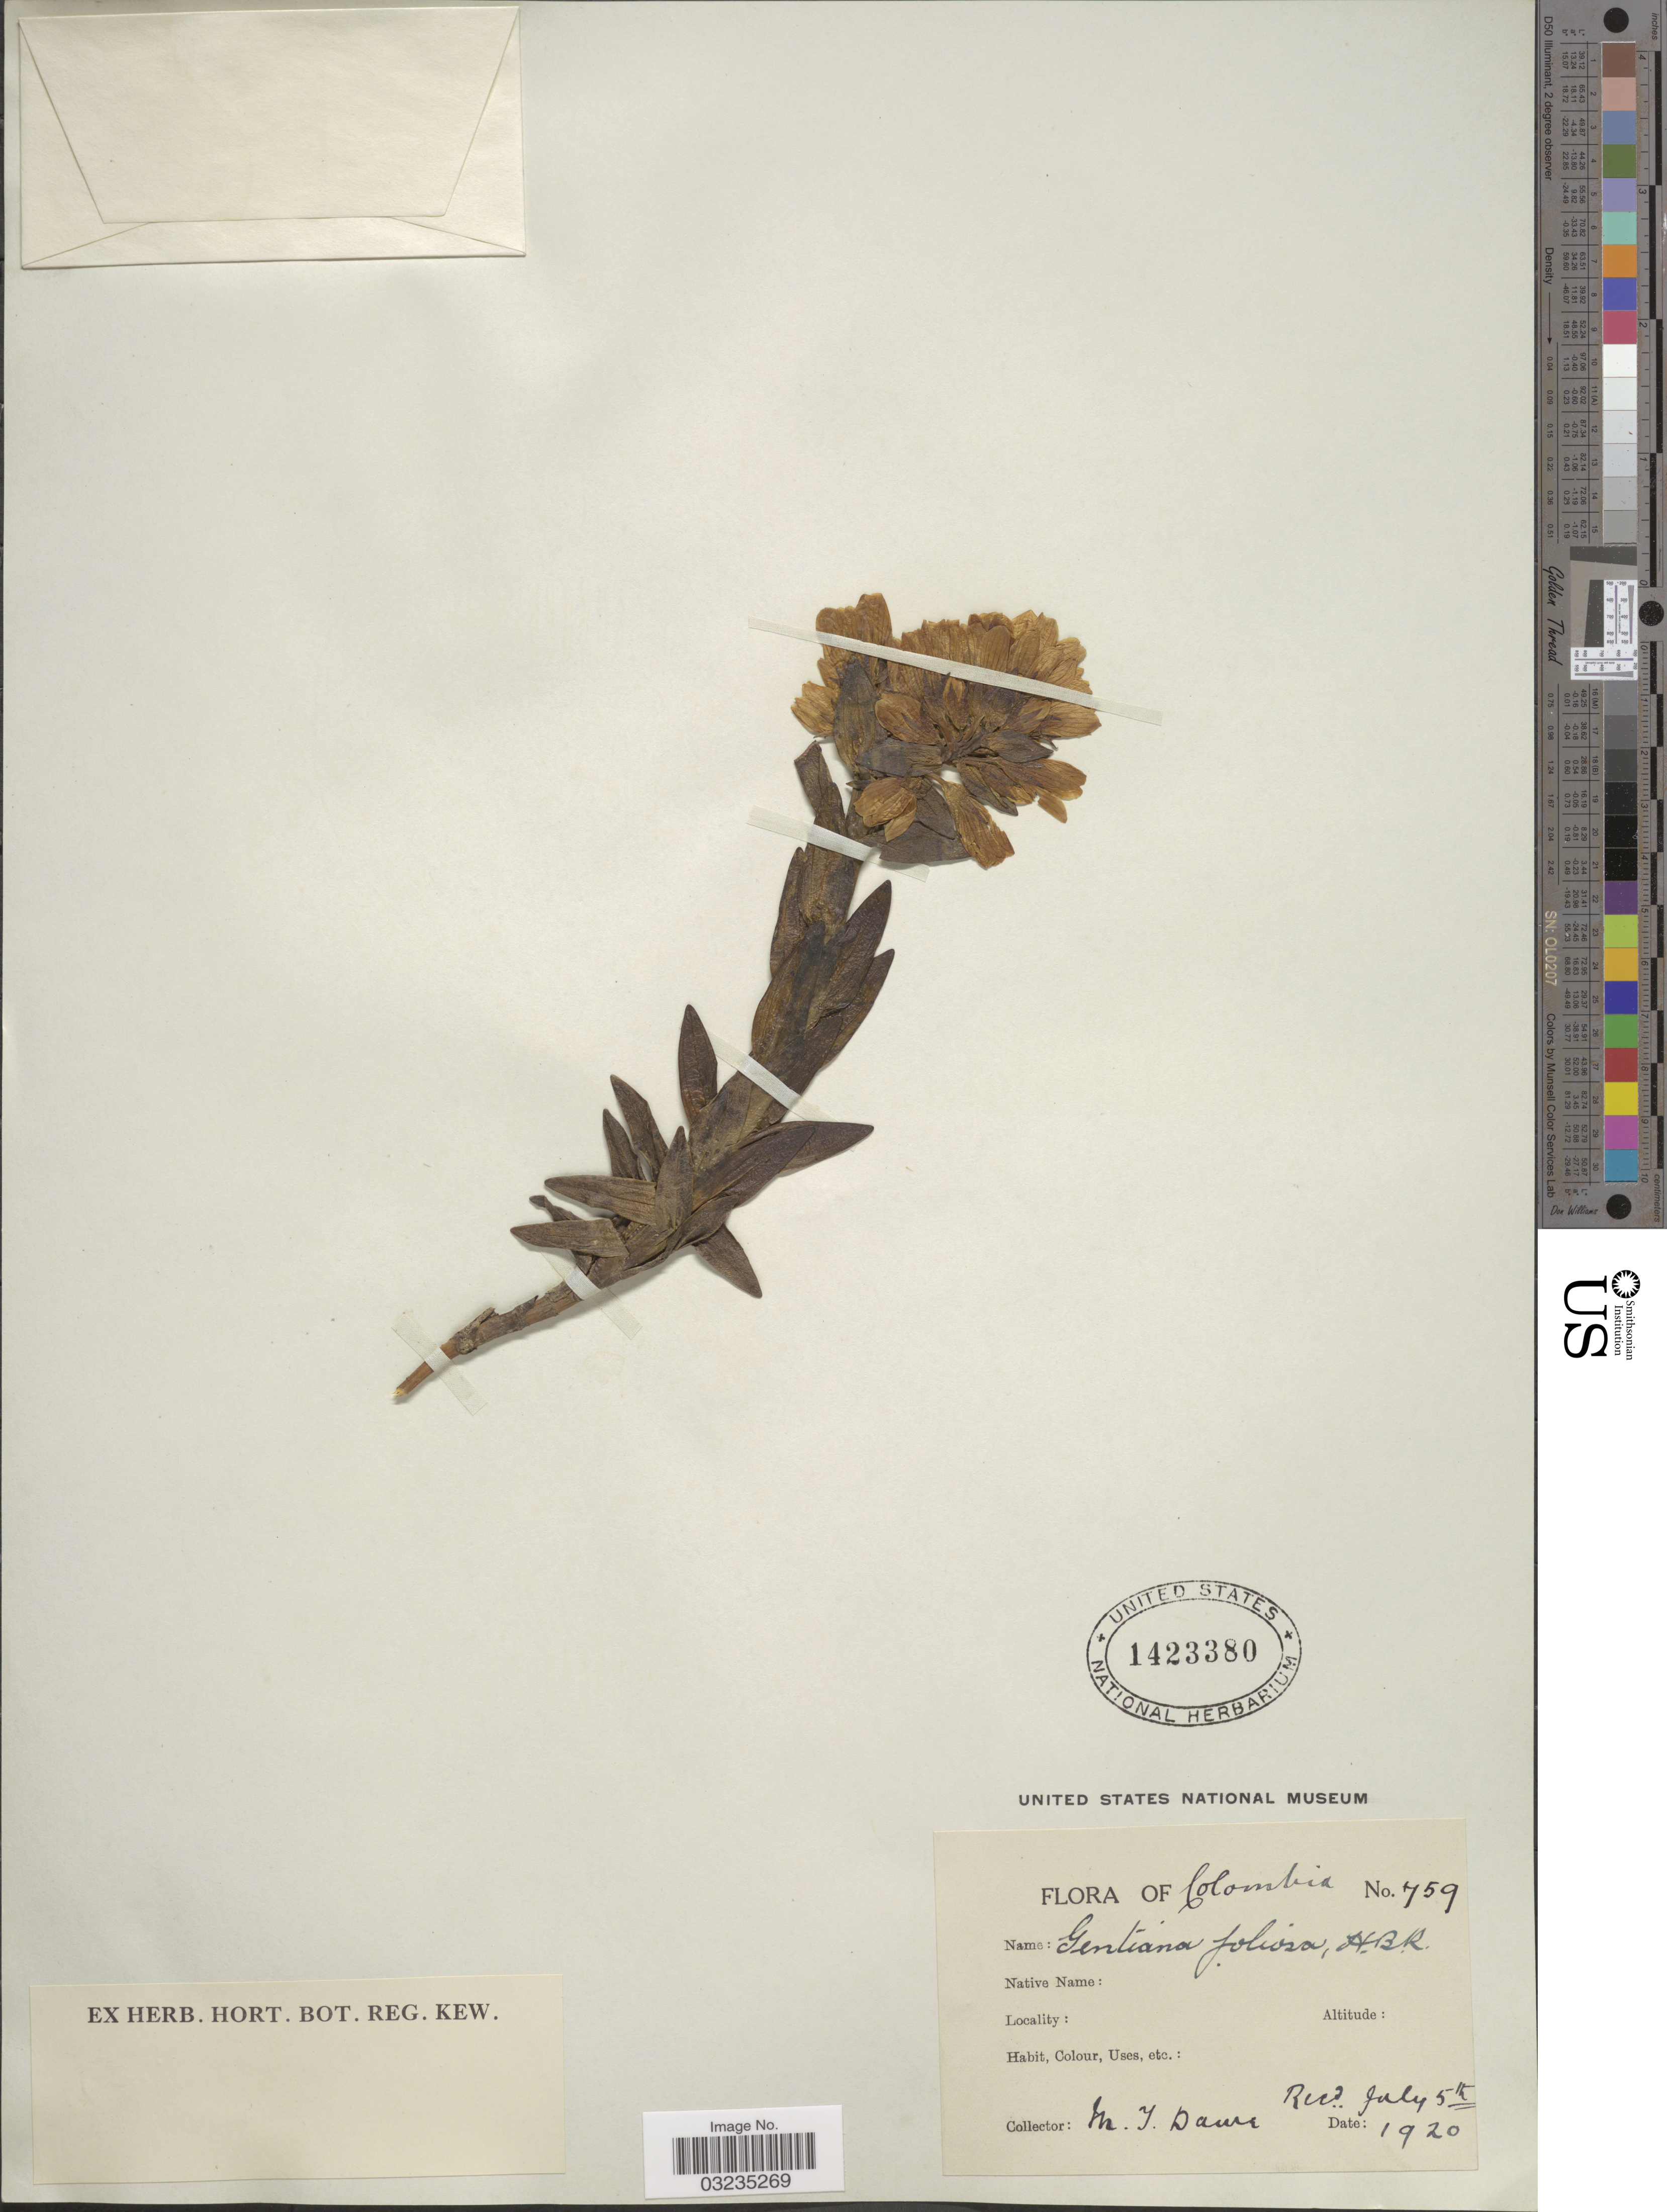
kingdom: Plantae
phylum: Tracheophyta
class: Magnoliopsida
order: Gentianales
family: Gentianaceae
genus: Gentiana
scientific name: Gentiana dasyantha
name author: Gilg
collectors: M. T. Dawe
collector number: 759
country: Colombia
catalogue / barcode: US 1423380